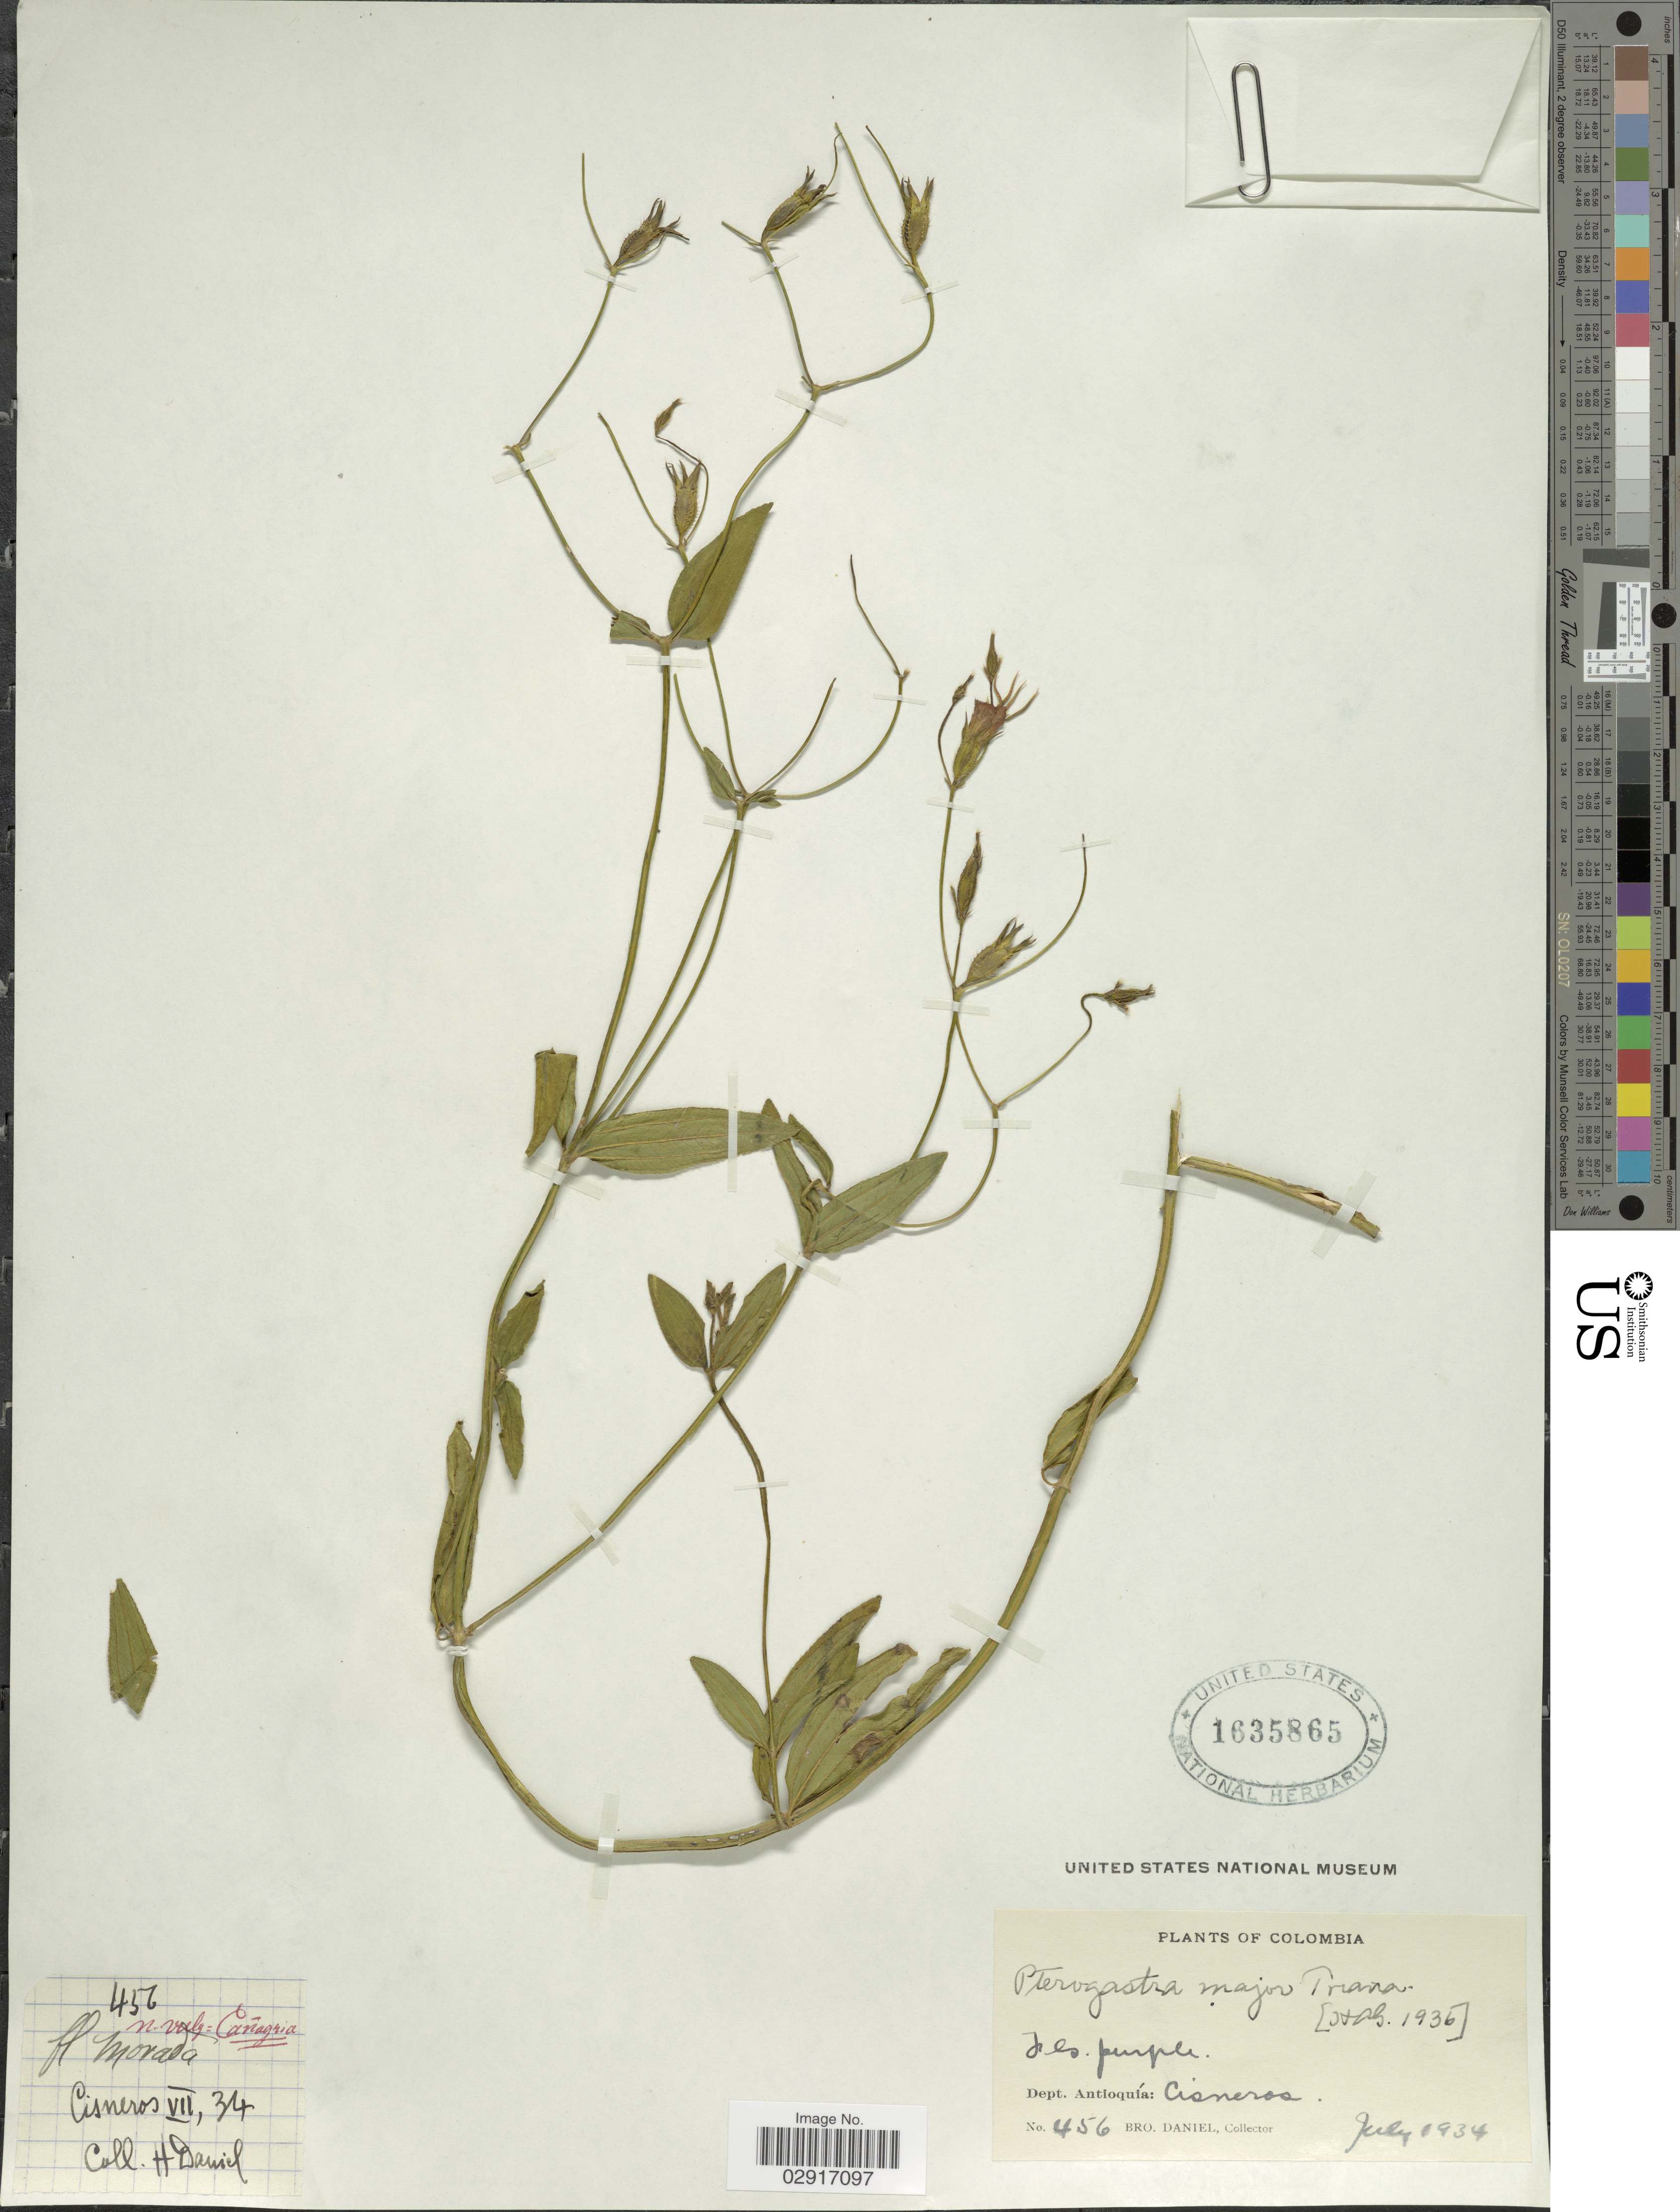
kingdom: Plantae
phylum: Tracheophyta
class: Magnoliopsida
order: Myrtales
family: Melastomataceae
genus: Pterogastra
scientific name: Pterogastra divaricata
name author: (Bonpl.) Naudin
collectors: Bro. Daniel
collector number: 456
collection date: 1934-07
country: Colombia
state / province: Antioquia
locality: Dept. Antioquía: Cisneros.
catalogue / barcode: US 1635865